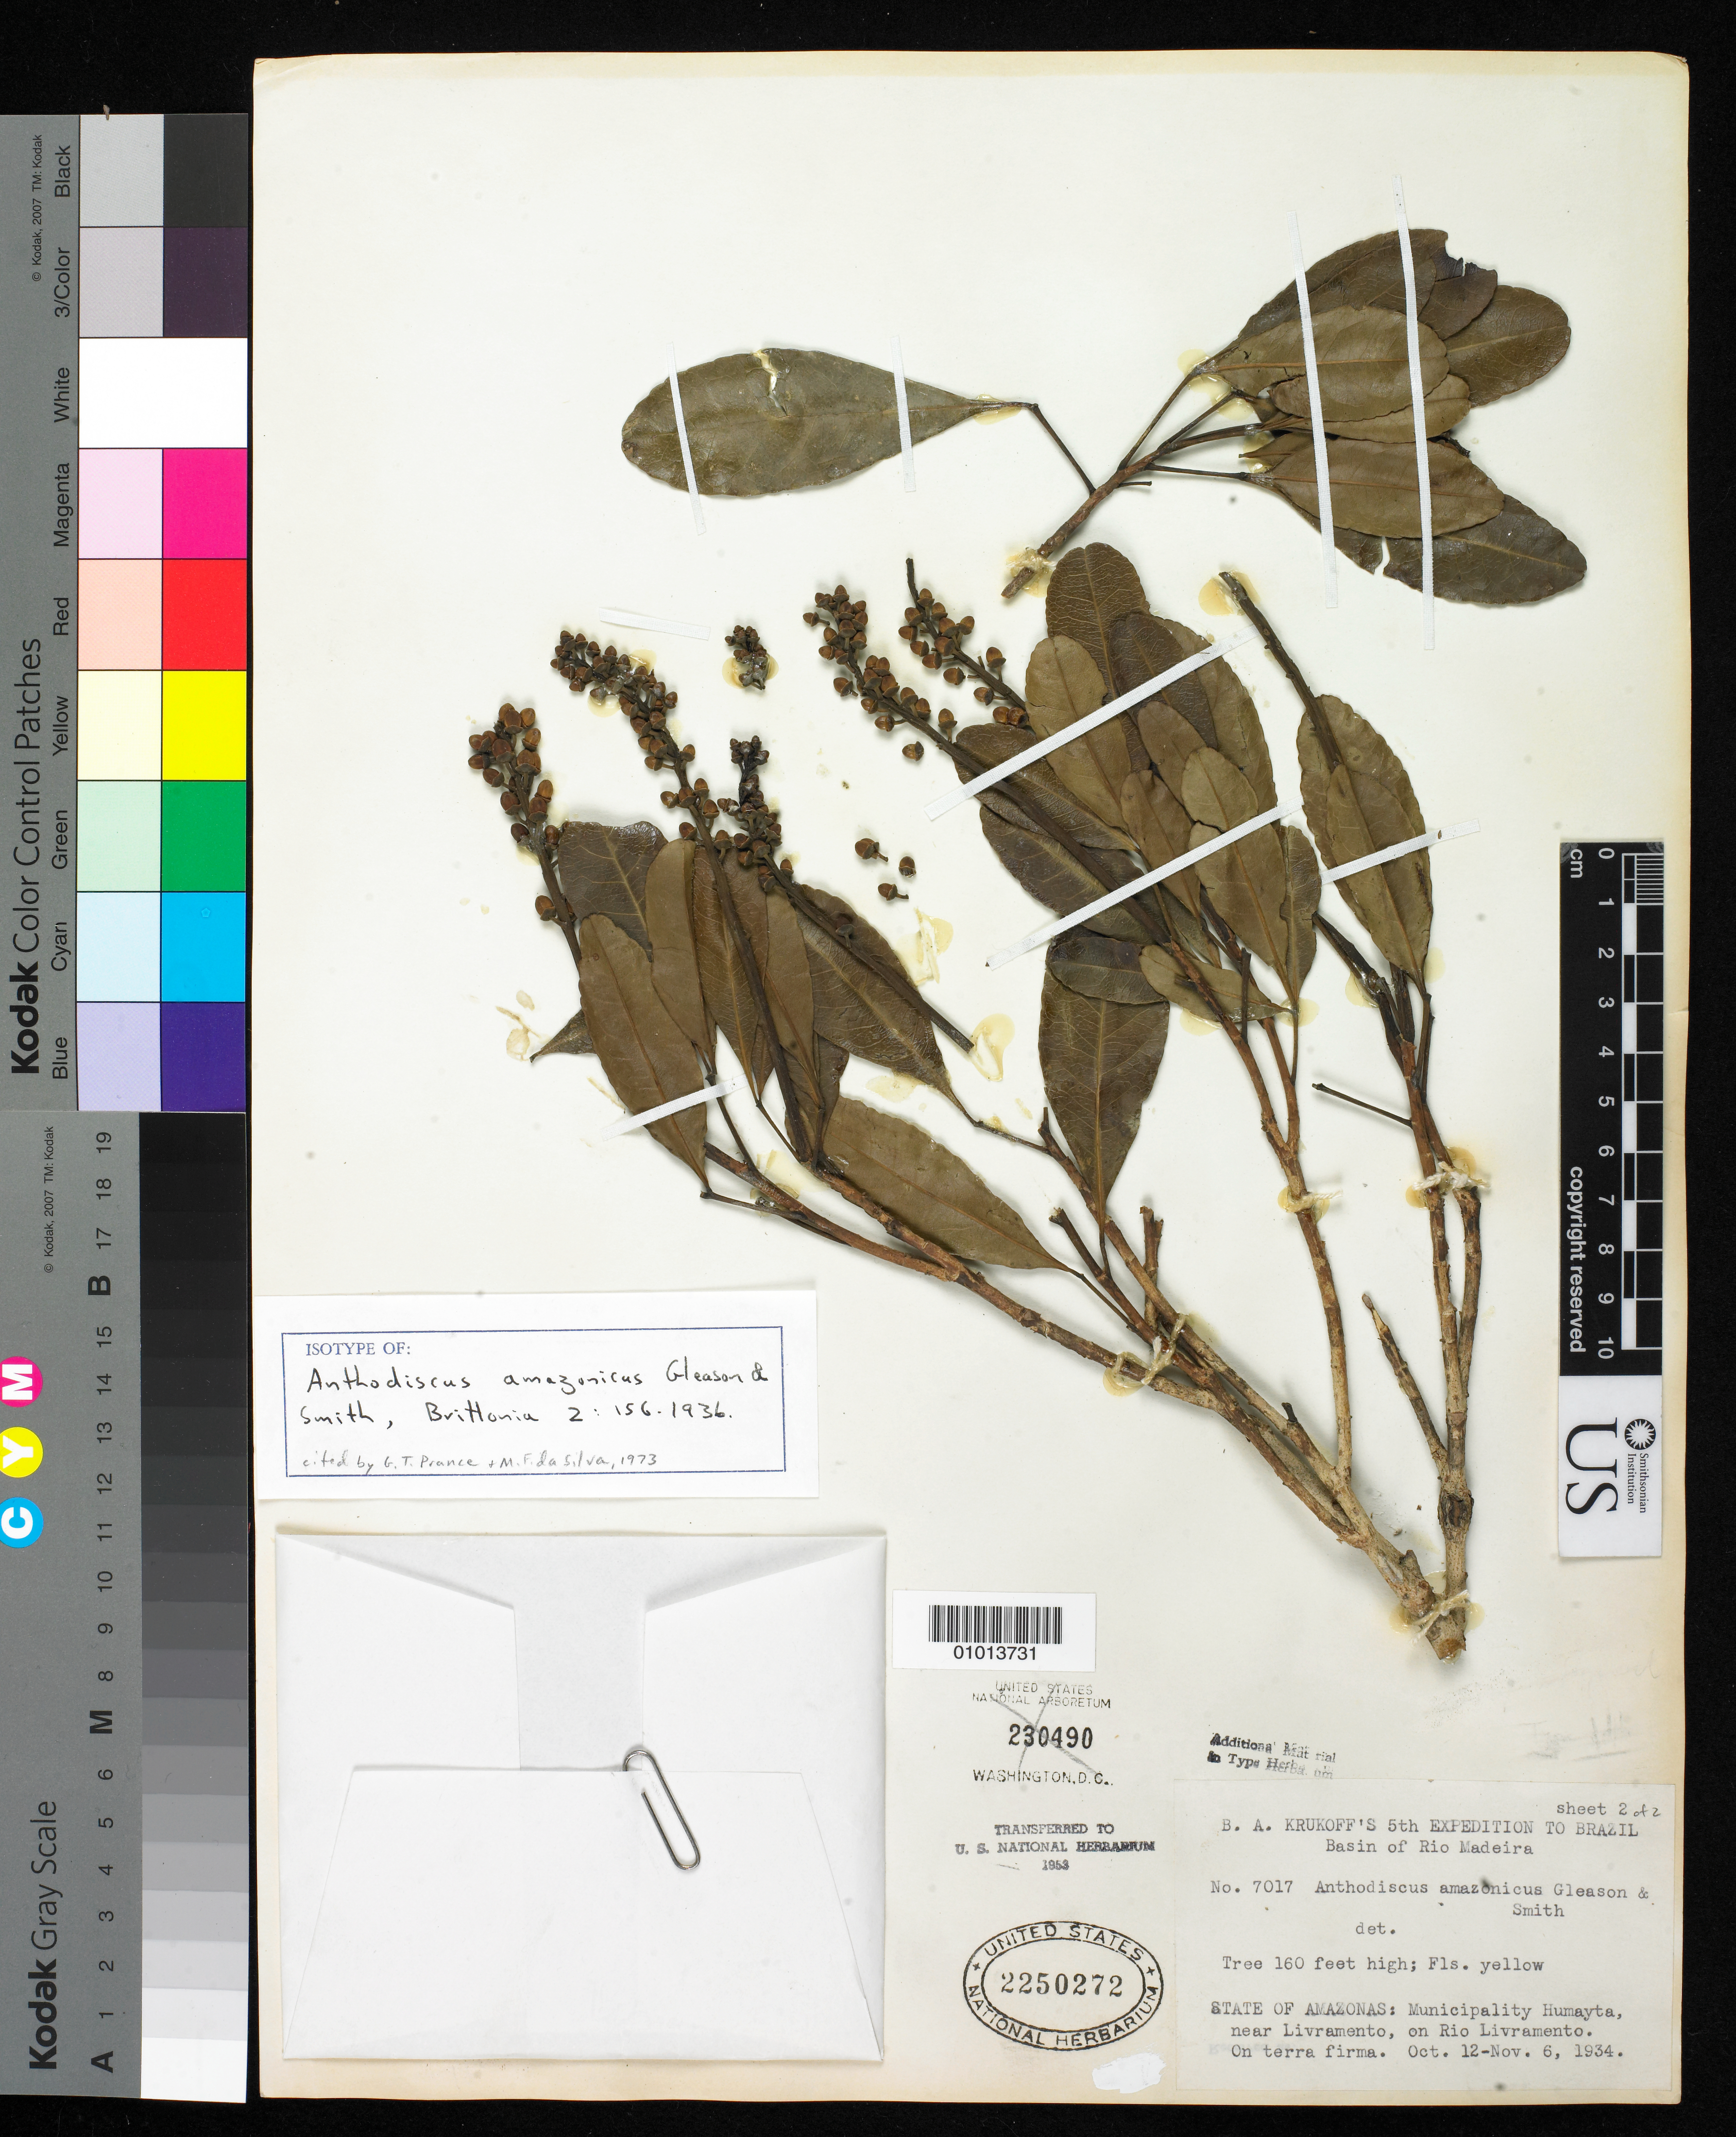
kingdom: Plantae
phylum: Tracheophyta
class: Magnoliopsida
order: Malpighiales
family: Caryocaraceae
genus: Anthodiscus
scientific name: Anthodiscus amazonicus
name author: Gleason & A.C. Sm.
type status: Isotype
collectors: B. A. Krukoff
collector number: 7017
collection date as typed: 12 Oct 1934 to 06 Nov 1934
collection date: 1934-10-12/1934-11-06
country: Brazil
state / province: Amazonas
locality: Municipality Humayta, near Livramento, on Rio Livramento, terra firma.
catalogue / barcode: US 2250272